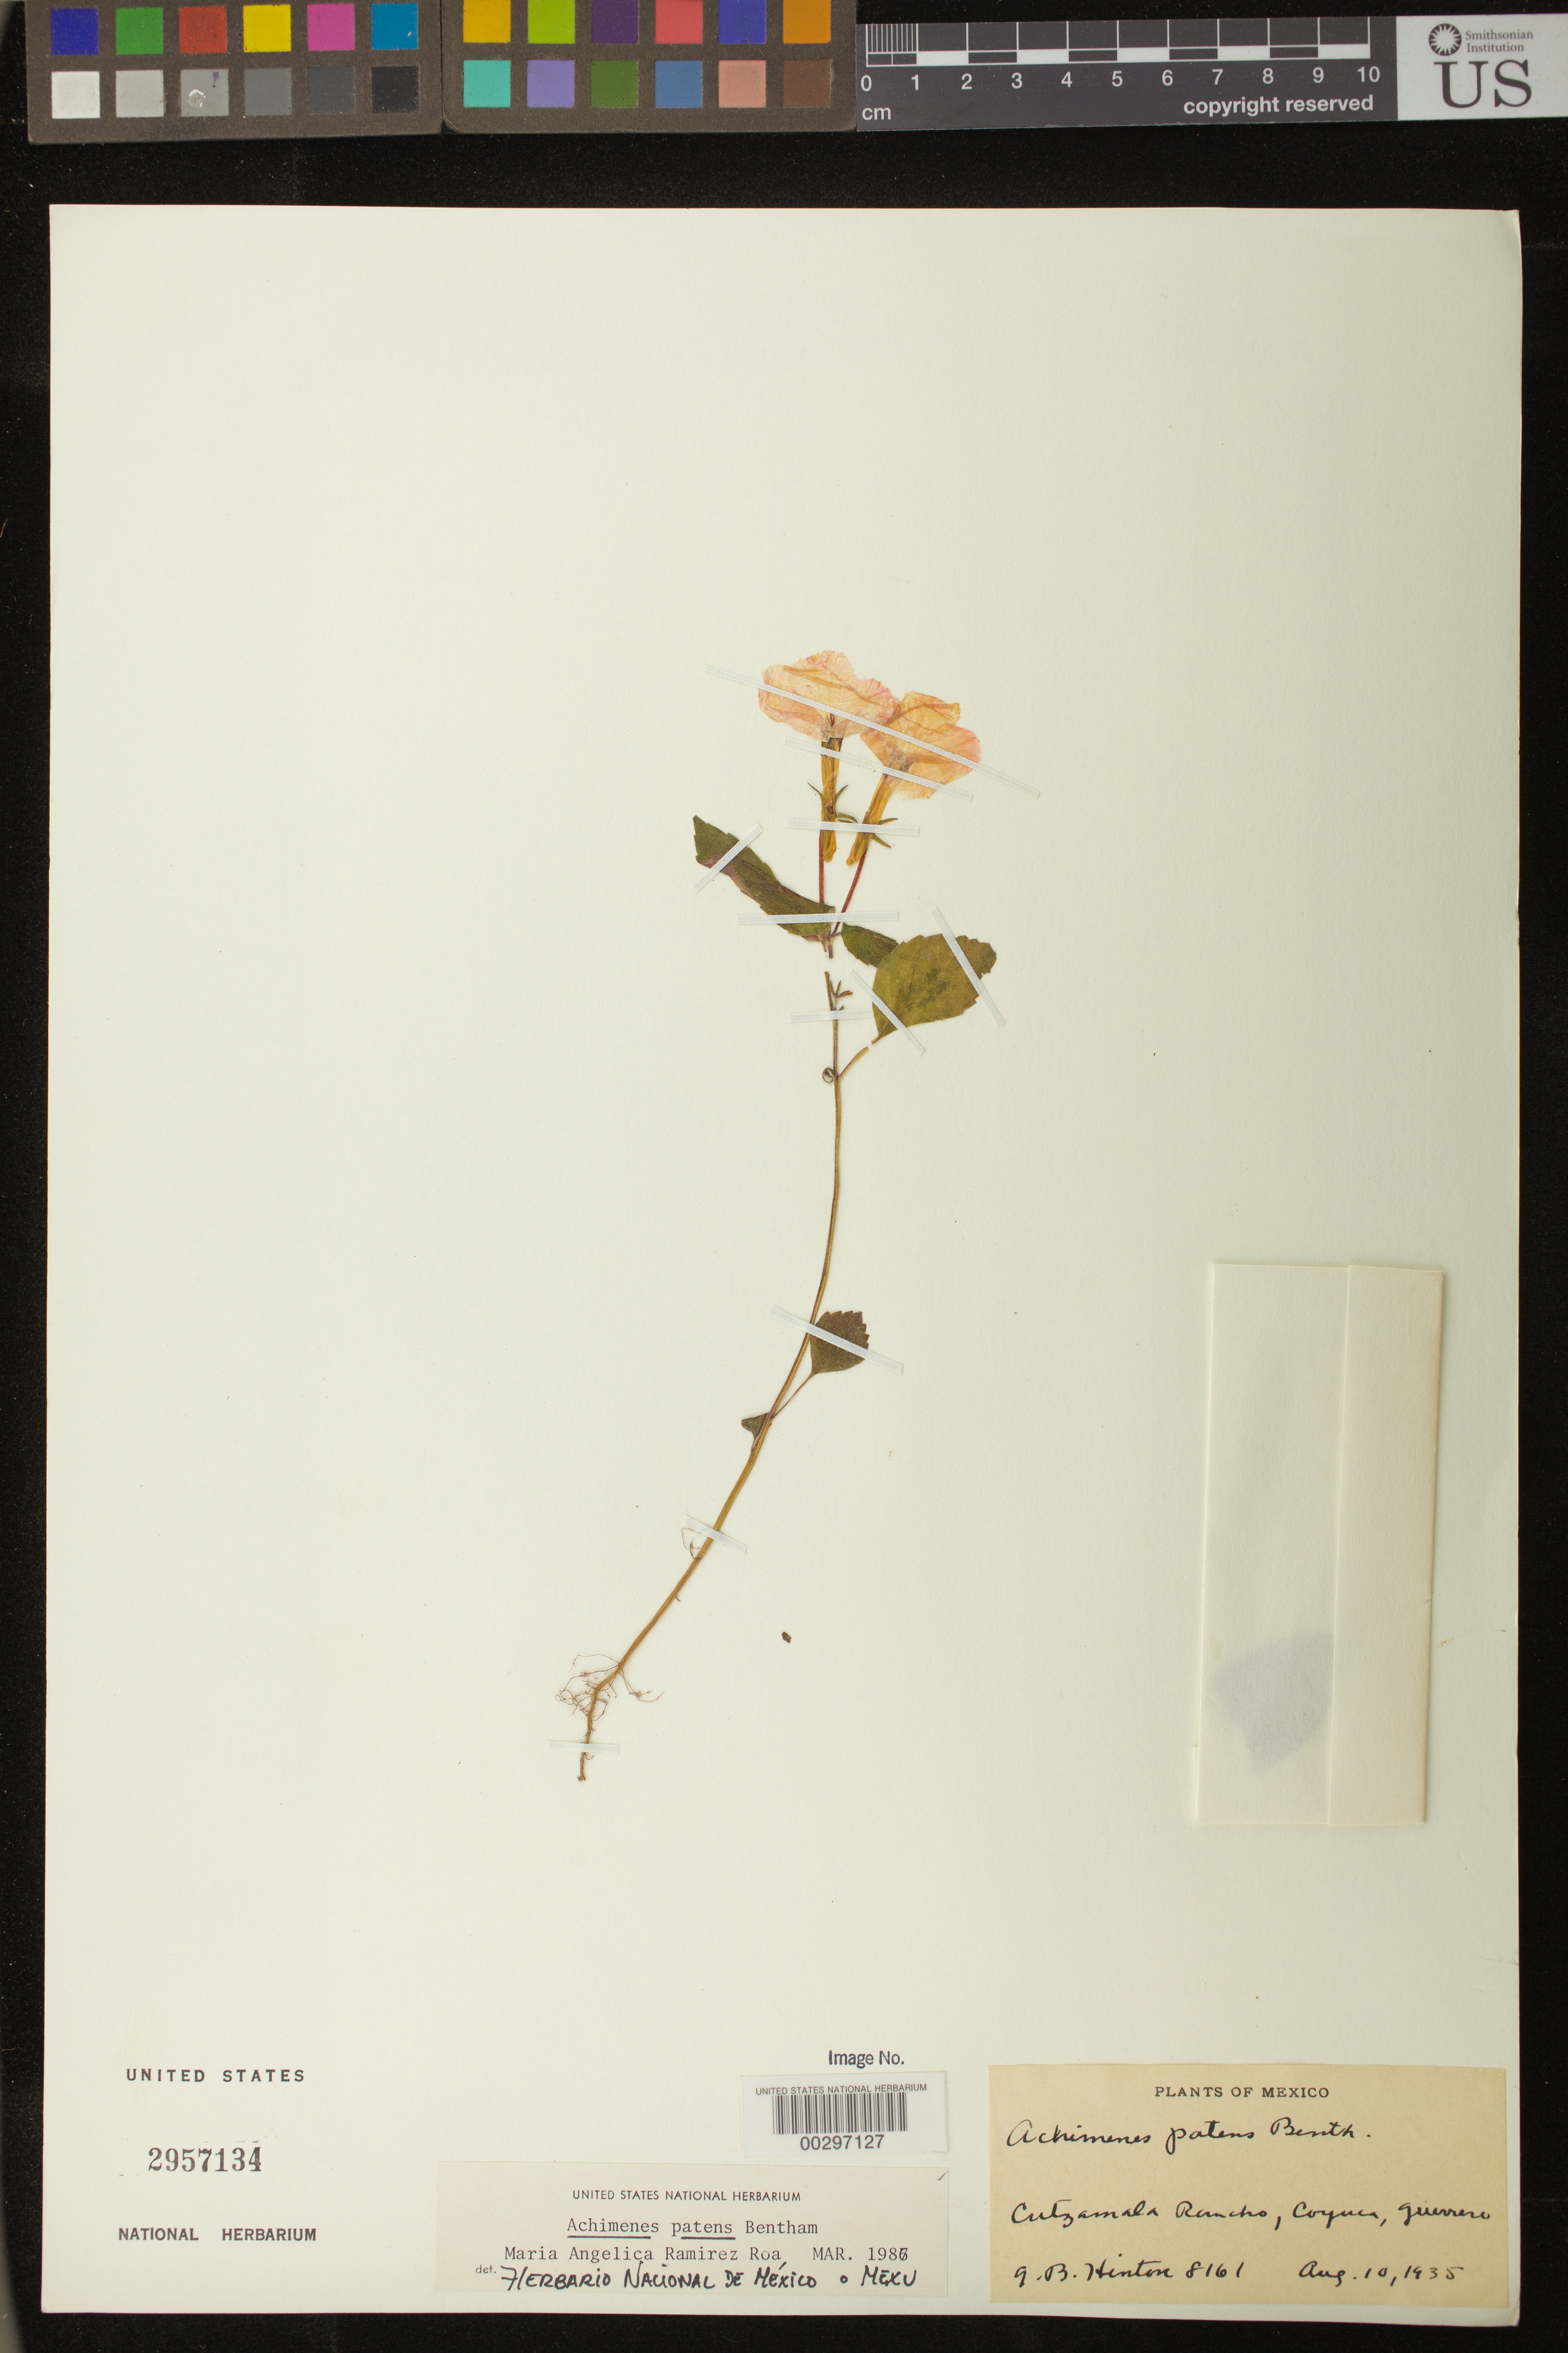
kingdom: Plantae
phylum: Tracheophyta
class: Magnoliopsida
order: Lamiales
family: Gesneriaceae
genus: Achimenes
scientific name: Achimenes patens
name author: Benth.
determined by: Skog, Laurence E.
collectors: G. B. Hinton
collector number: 8161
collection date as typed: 10 Aug 1935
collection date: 1935-08-10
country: Mexico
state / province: Guerrero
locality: Cutzamala Rancho, Coyuca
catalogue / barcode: US 2957134